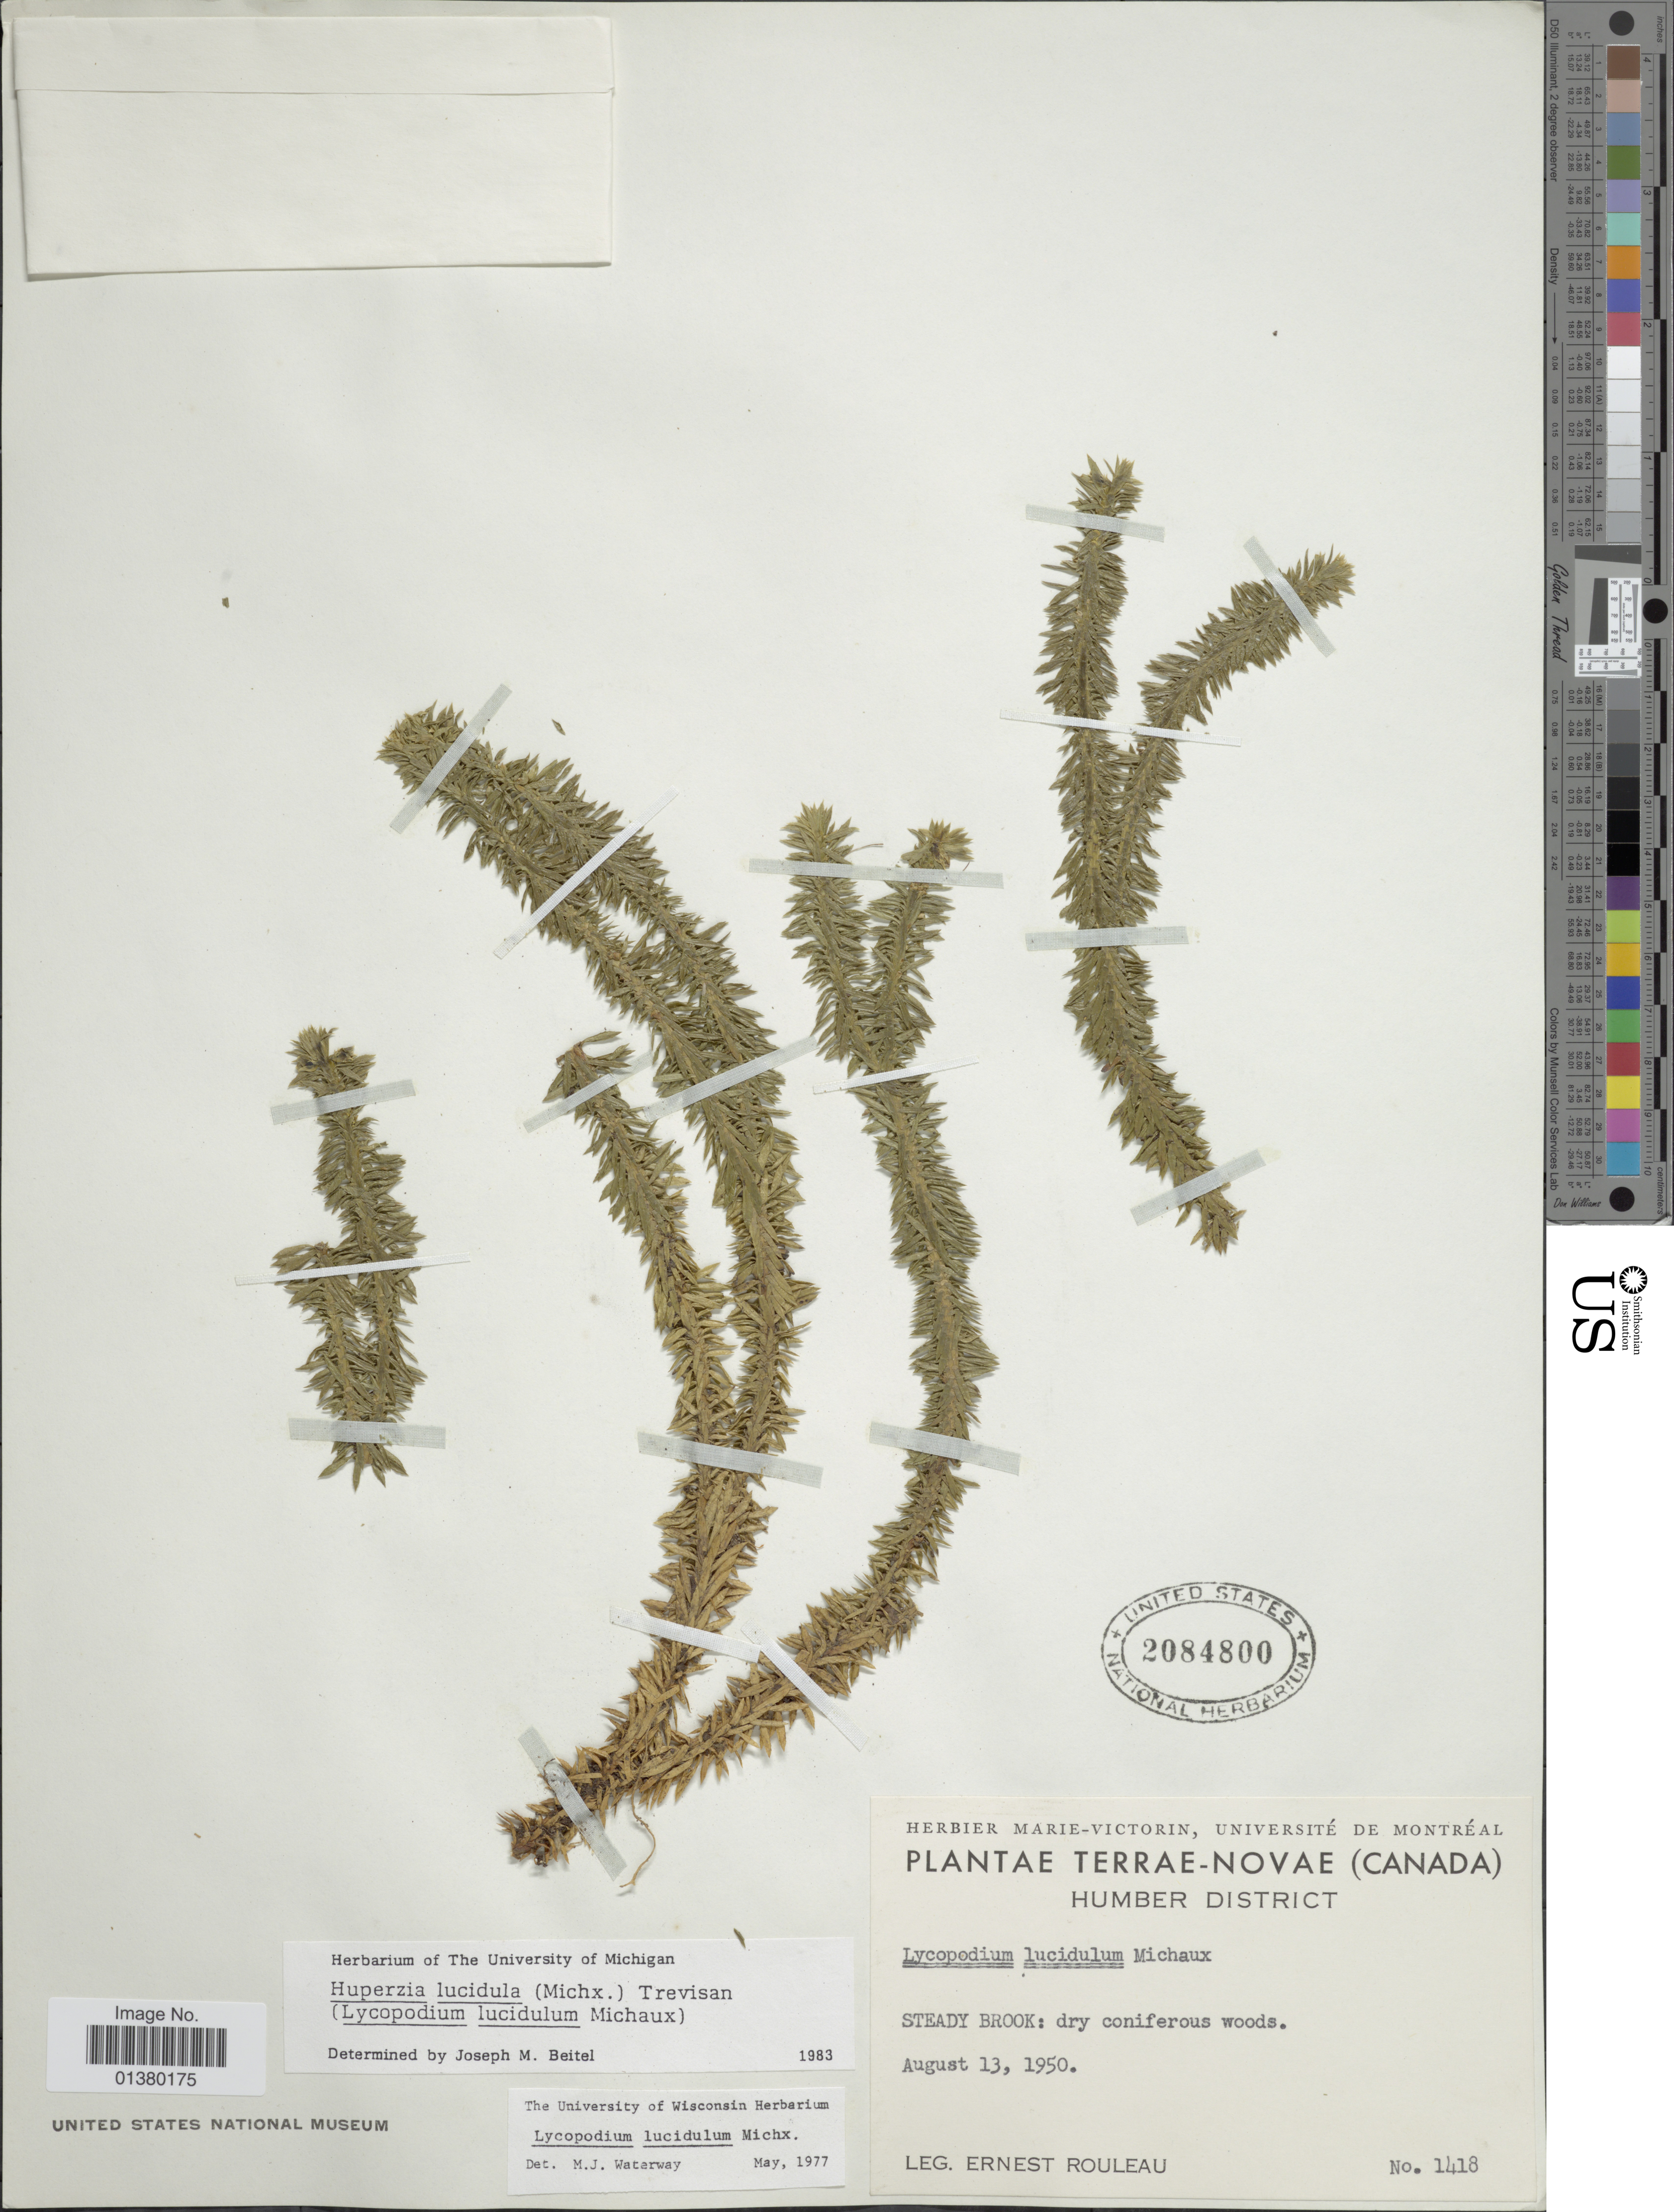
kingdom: Plantae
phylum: Tracheophyta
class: Lycopodiopsida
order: Lycopodiales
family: Lycopodiaceae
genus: Huperzia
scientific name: Huperzia lucidula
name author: (Michx.) Trevis.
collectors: J. Rouleau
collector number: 1418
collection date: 1950-08-13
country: Canada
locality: Terrae-Novae, Humber District, Steady Brook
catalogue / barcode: US 2084800